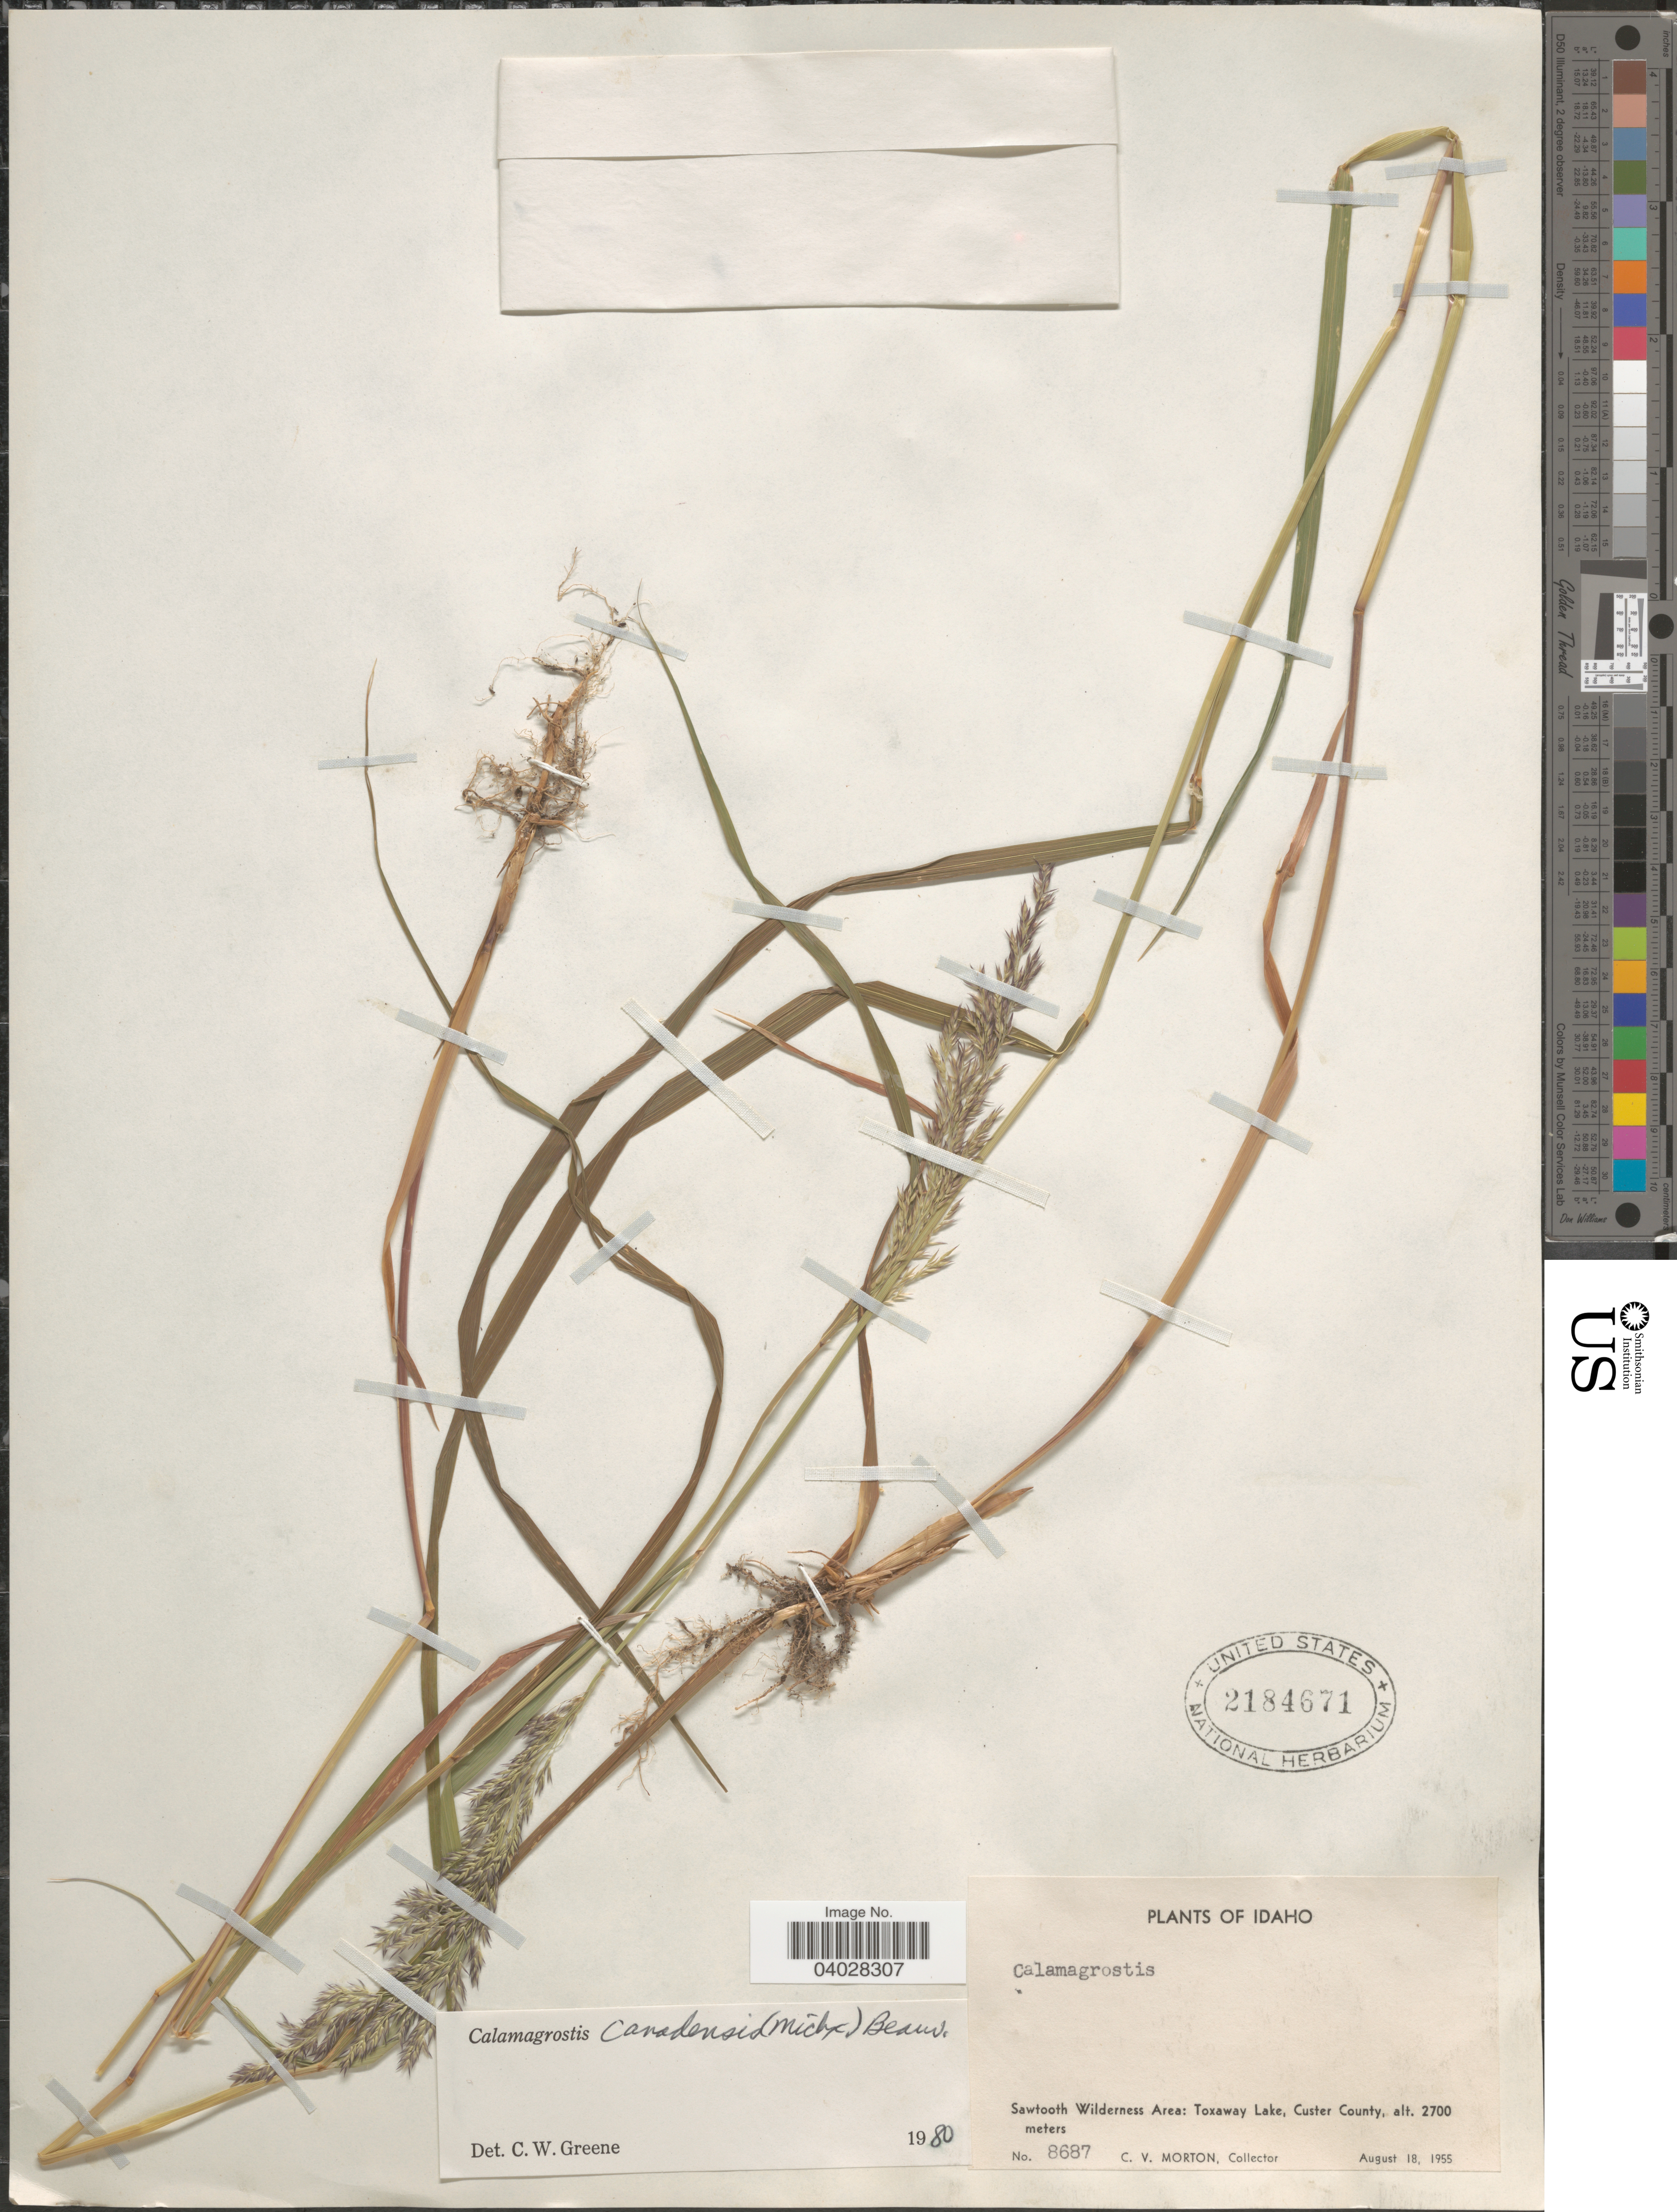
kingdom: Plantae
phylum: Tracheophyta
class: Liliopsida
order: Poales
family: Poaceae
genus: Calamagrostis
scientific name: Calamagrostis canadensis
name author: (Michx.) P. Beauv.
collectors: C. V. Morton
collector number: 8687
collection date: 1955-08-18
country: United States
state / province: Idaho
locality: Sawtooth Wilderness Area: Toxaway Lake, Custer County.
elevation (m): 2700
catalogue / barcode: US 2184671